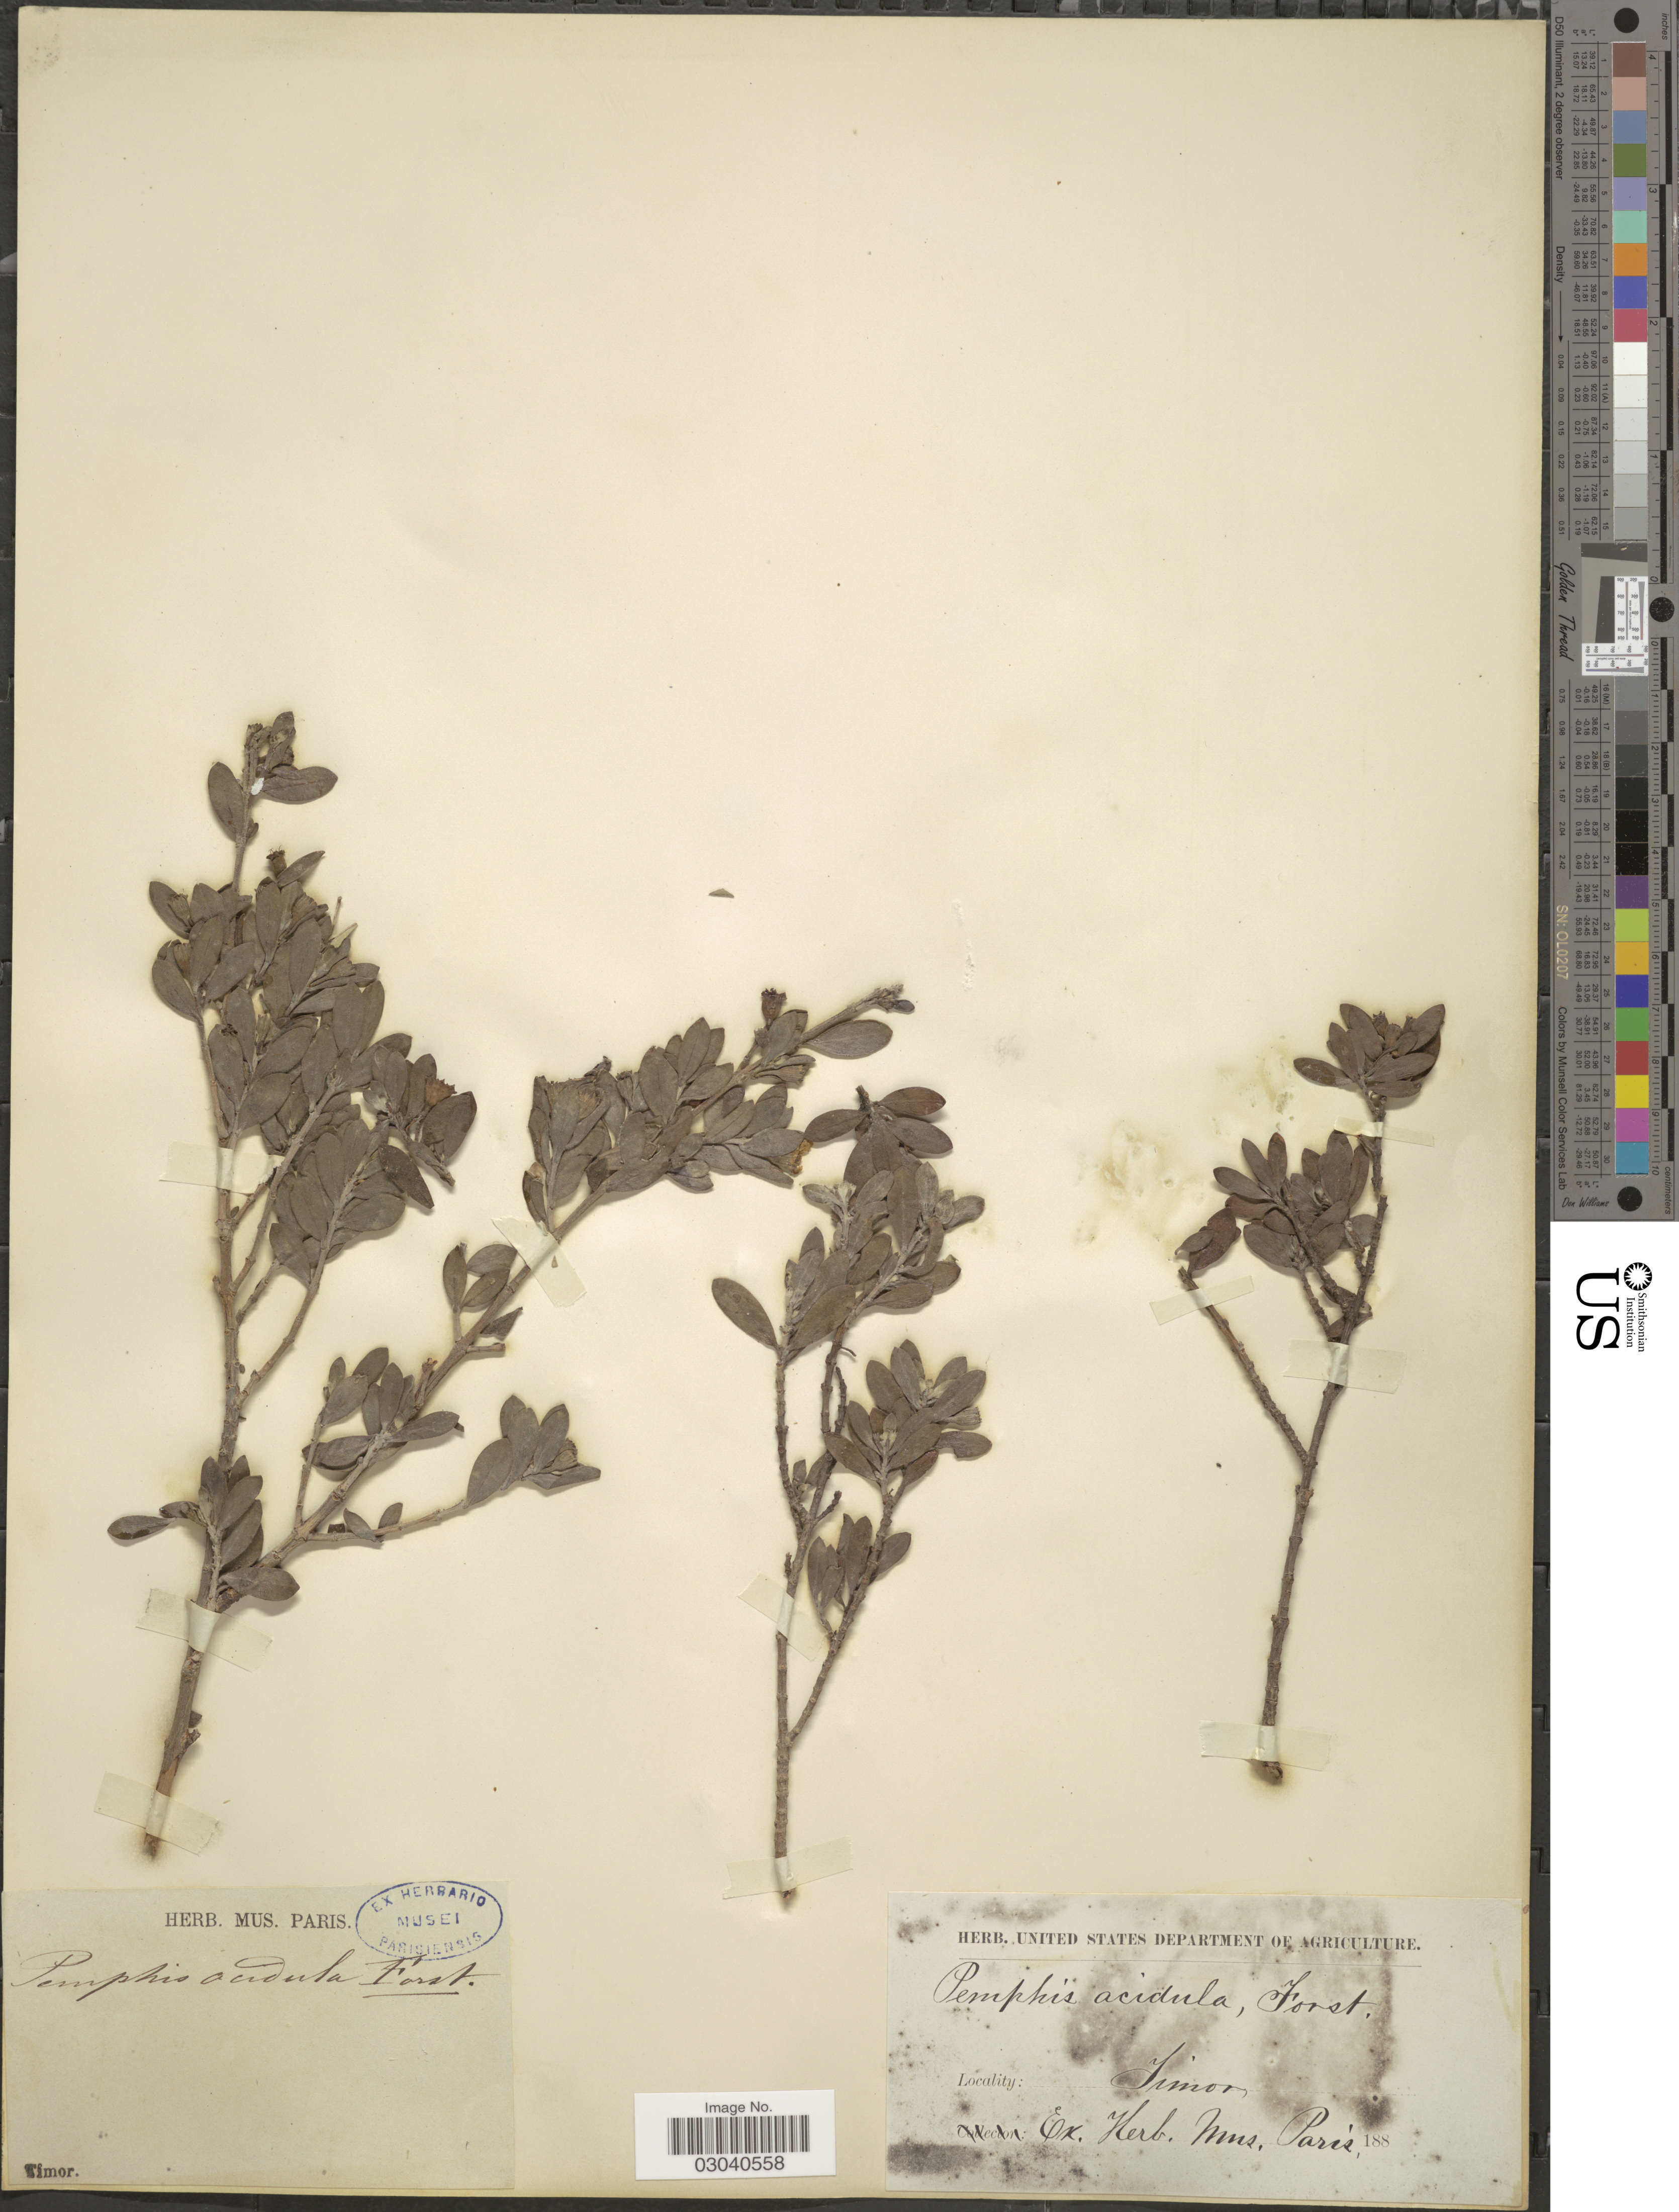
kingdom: Plantae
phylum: Tracheophyta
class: Magnoliopsida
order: Myrtales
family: Lythraceae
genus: Pemphis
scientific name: Pemphis acidula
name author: J.R. Forst. & G. Forst.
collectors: ex herb. Mus. Paris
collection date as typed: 188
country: Indonesia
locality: Timor.